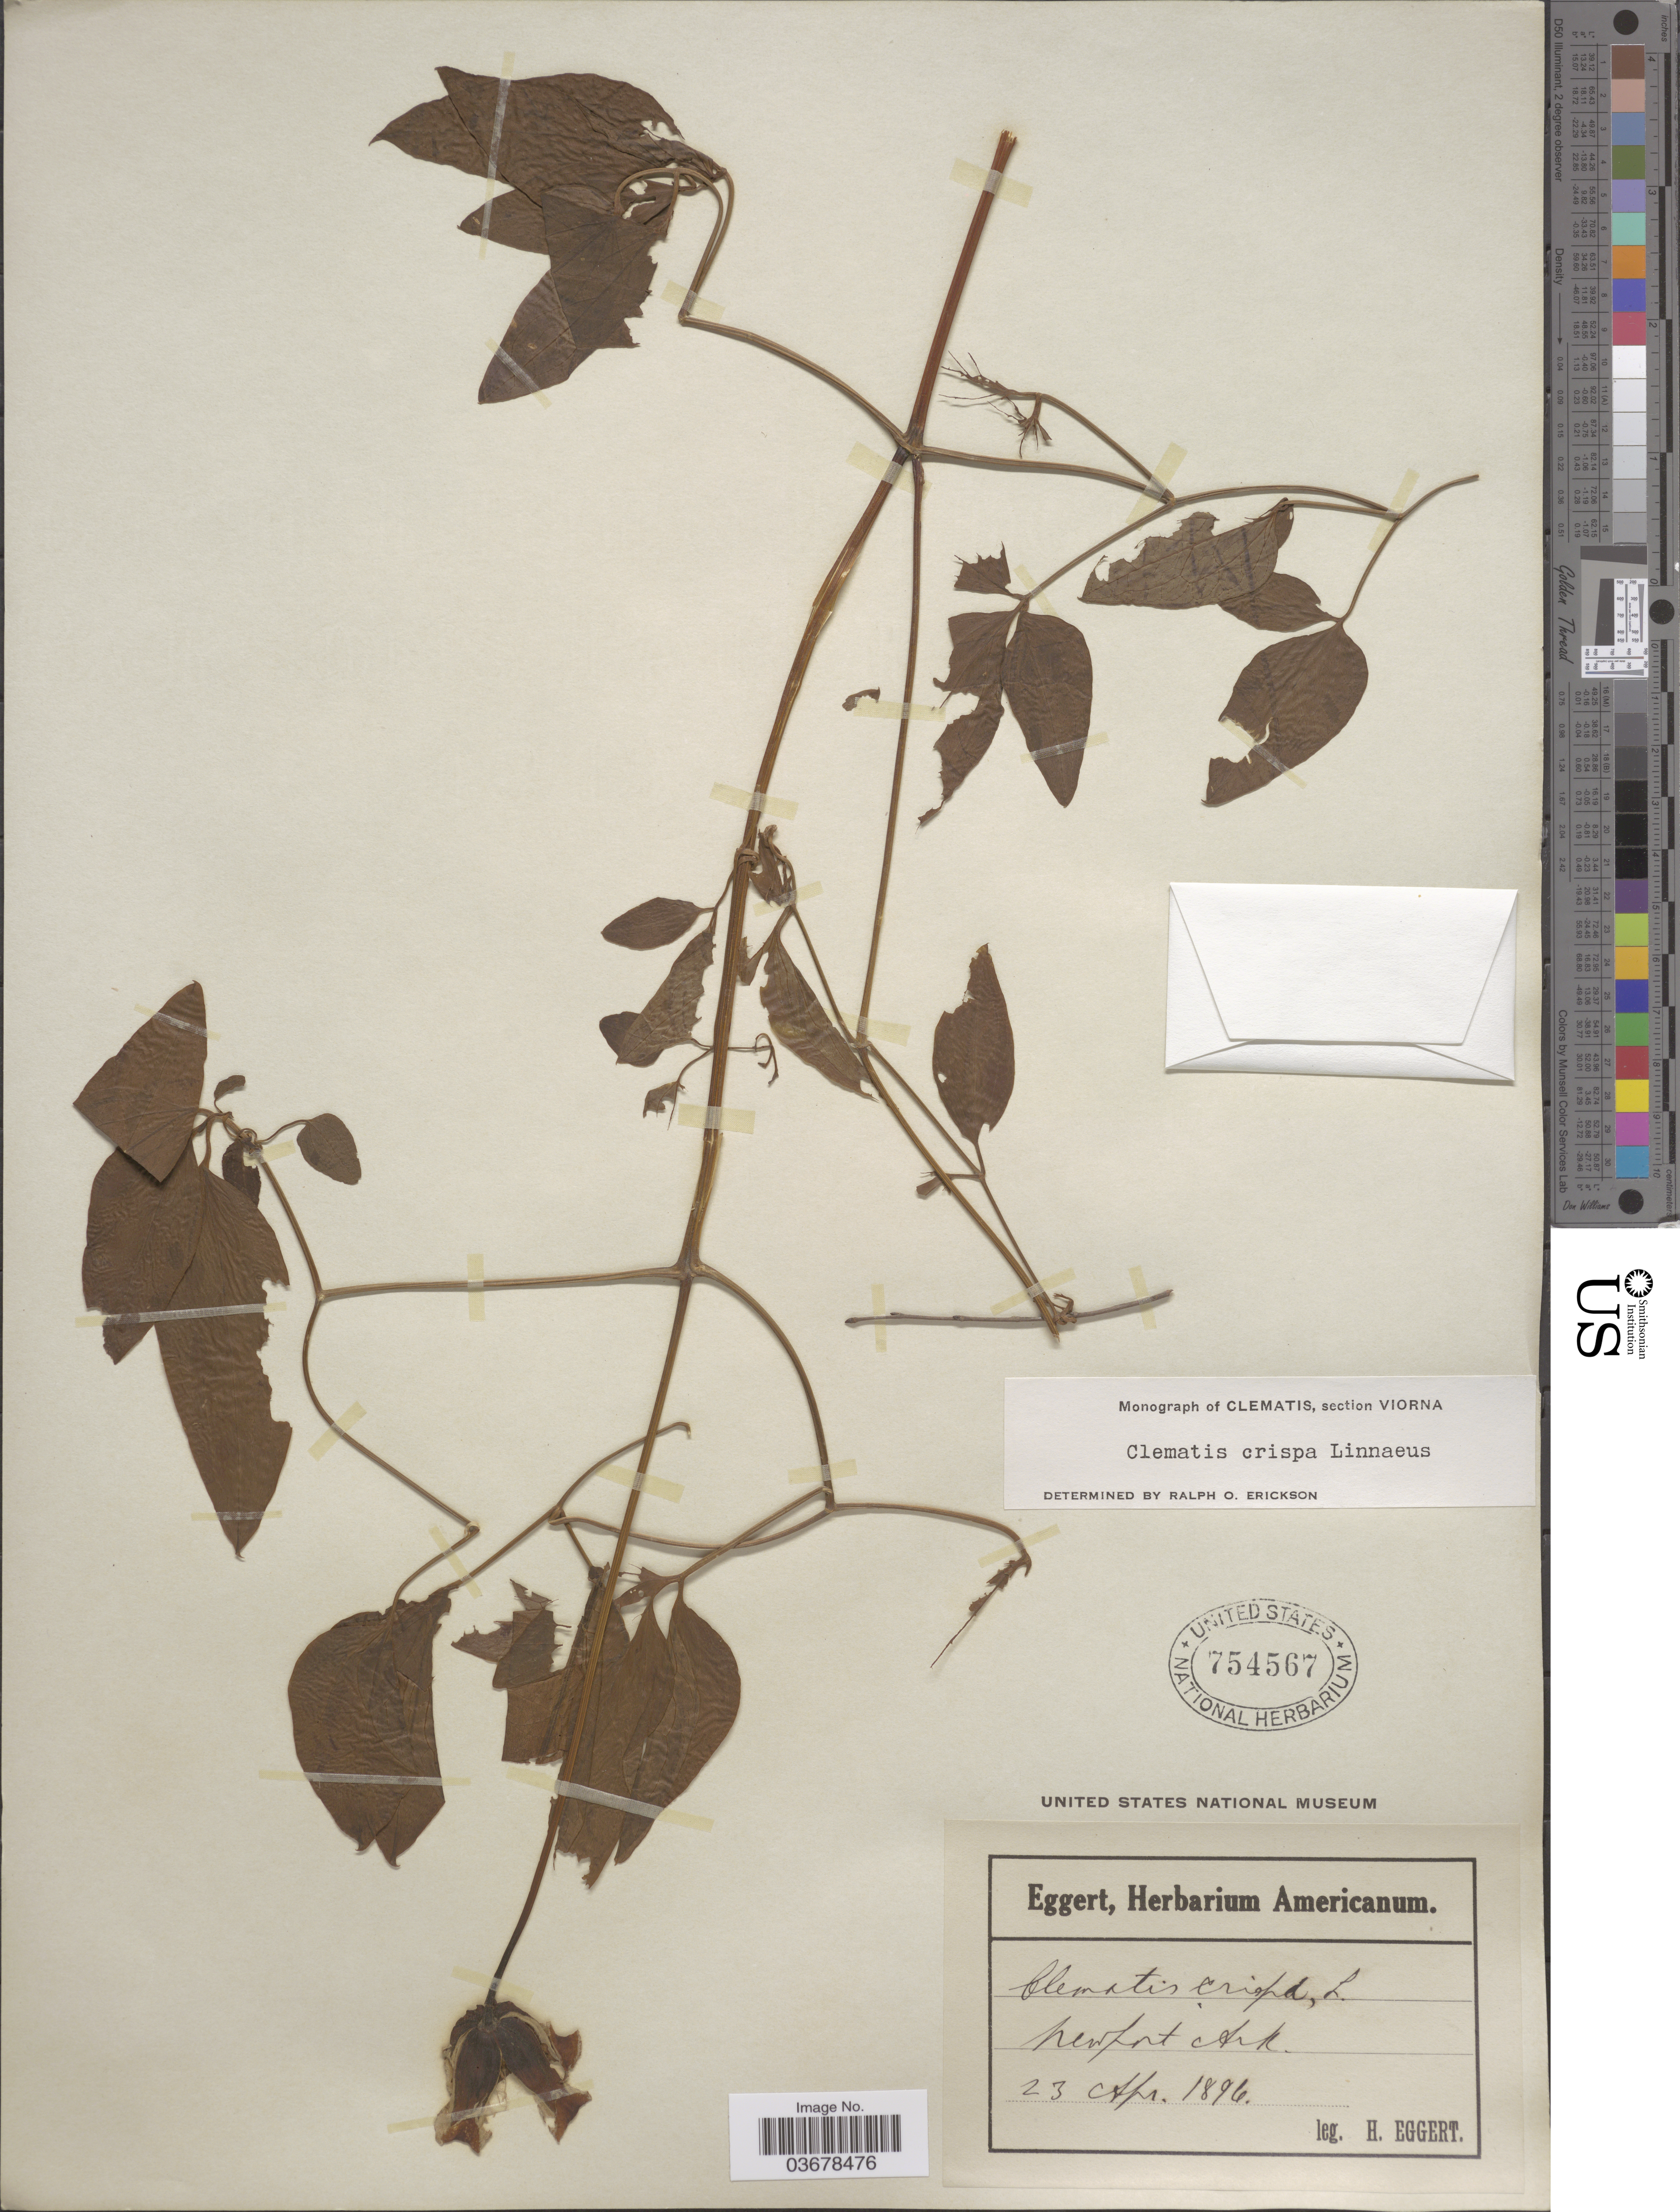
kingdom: Plantae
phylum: Tracheophyta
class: Magnoliopsida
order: Ranunculales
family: Ranunculaceae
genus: Clematis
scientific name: Clematis viorna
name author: L.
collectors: H. Eggert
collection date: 1896-04-23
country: United States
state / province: Arkansas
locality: Newport.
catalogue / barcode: US 754567